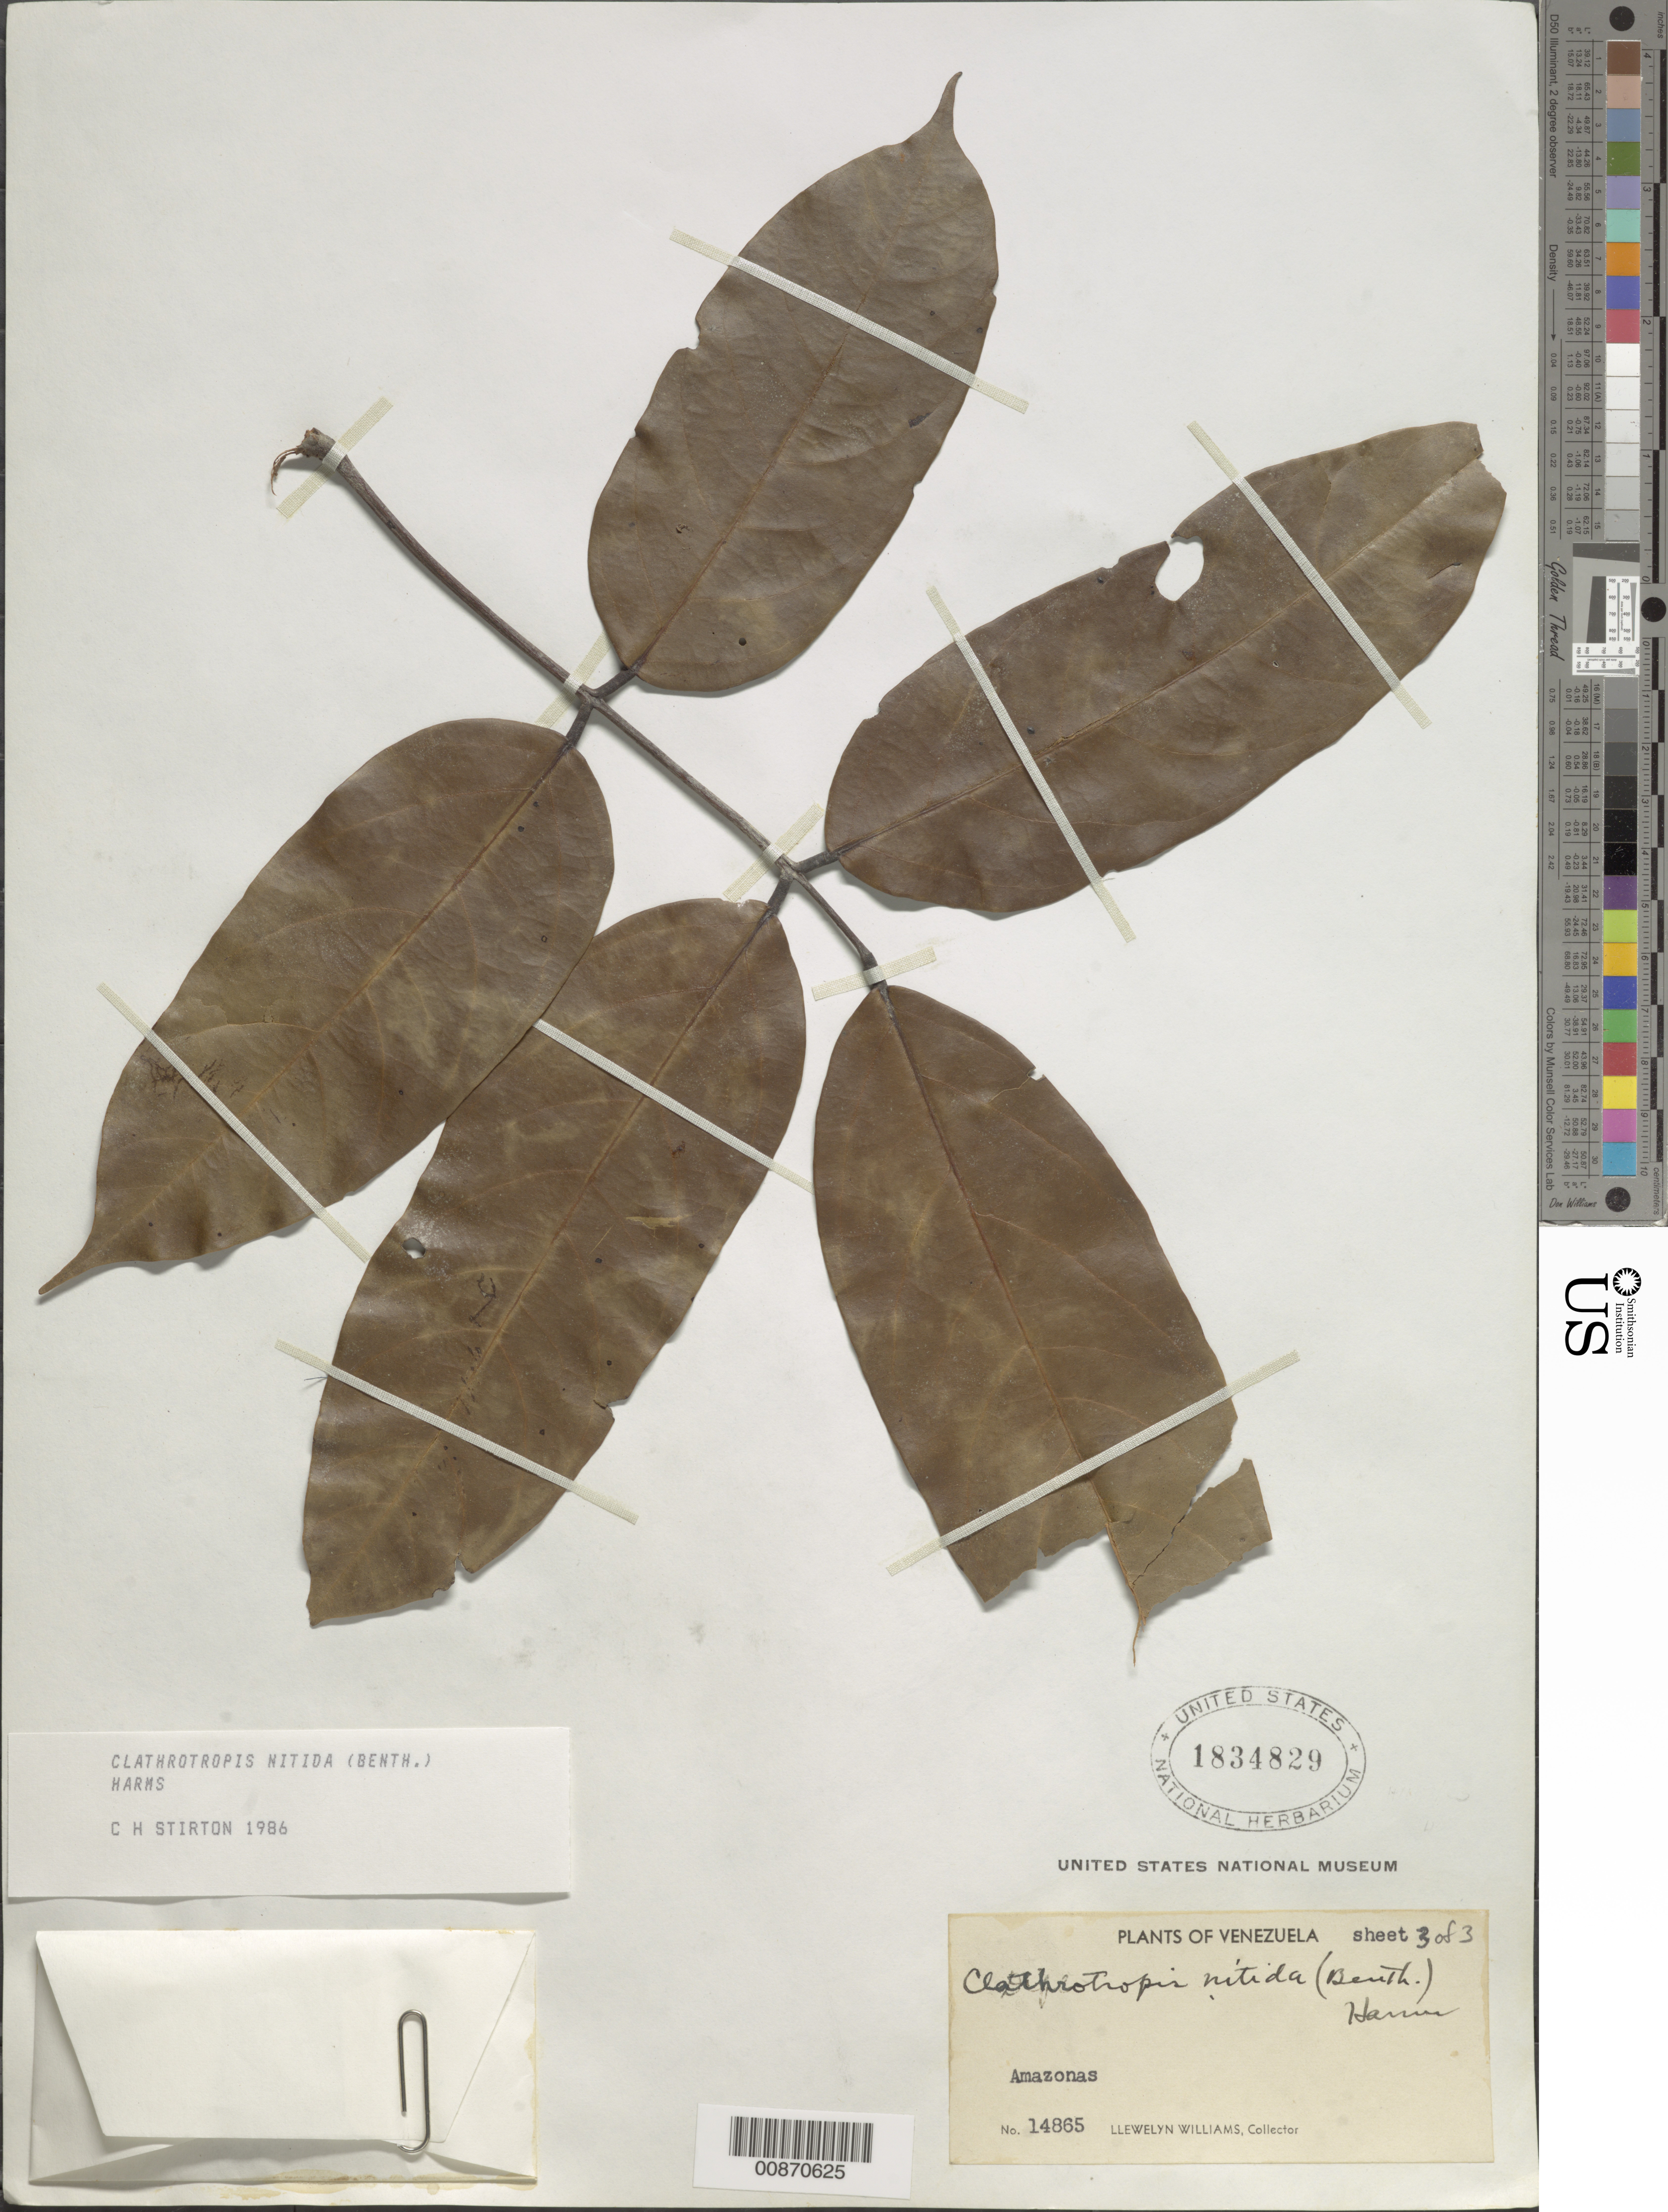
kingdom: Plantae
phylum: Tracheophyta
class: Magnoliopsida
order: Fabales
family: Fabaceae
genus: Clathrotropis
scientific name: Clathrotropis nitida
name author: Harms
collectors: Ll. Williams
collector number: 14865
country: Venezuela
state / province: Amazonas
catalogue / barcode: US 1834829